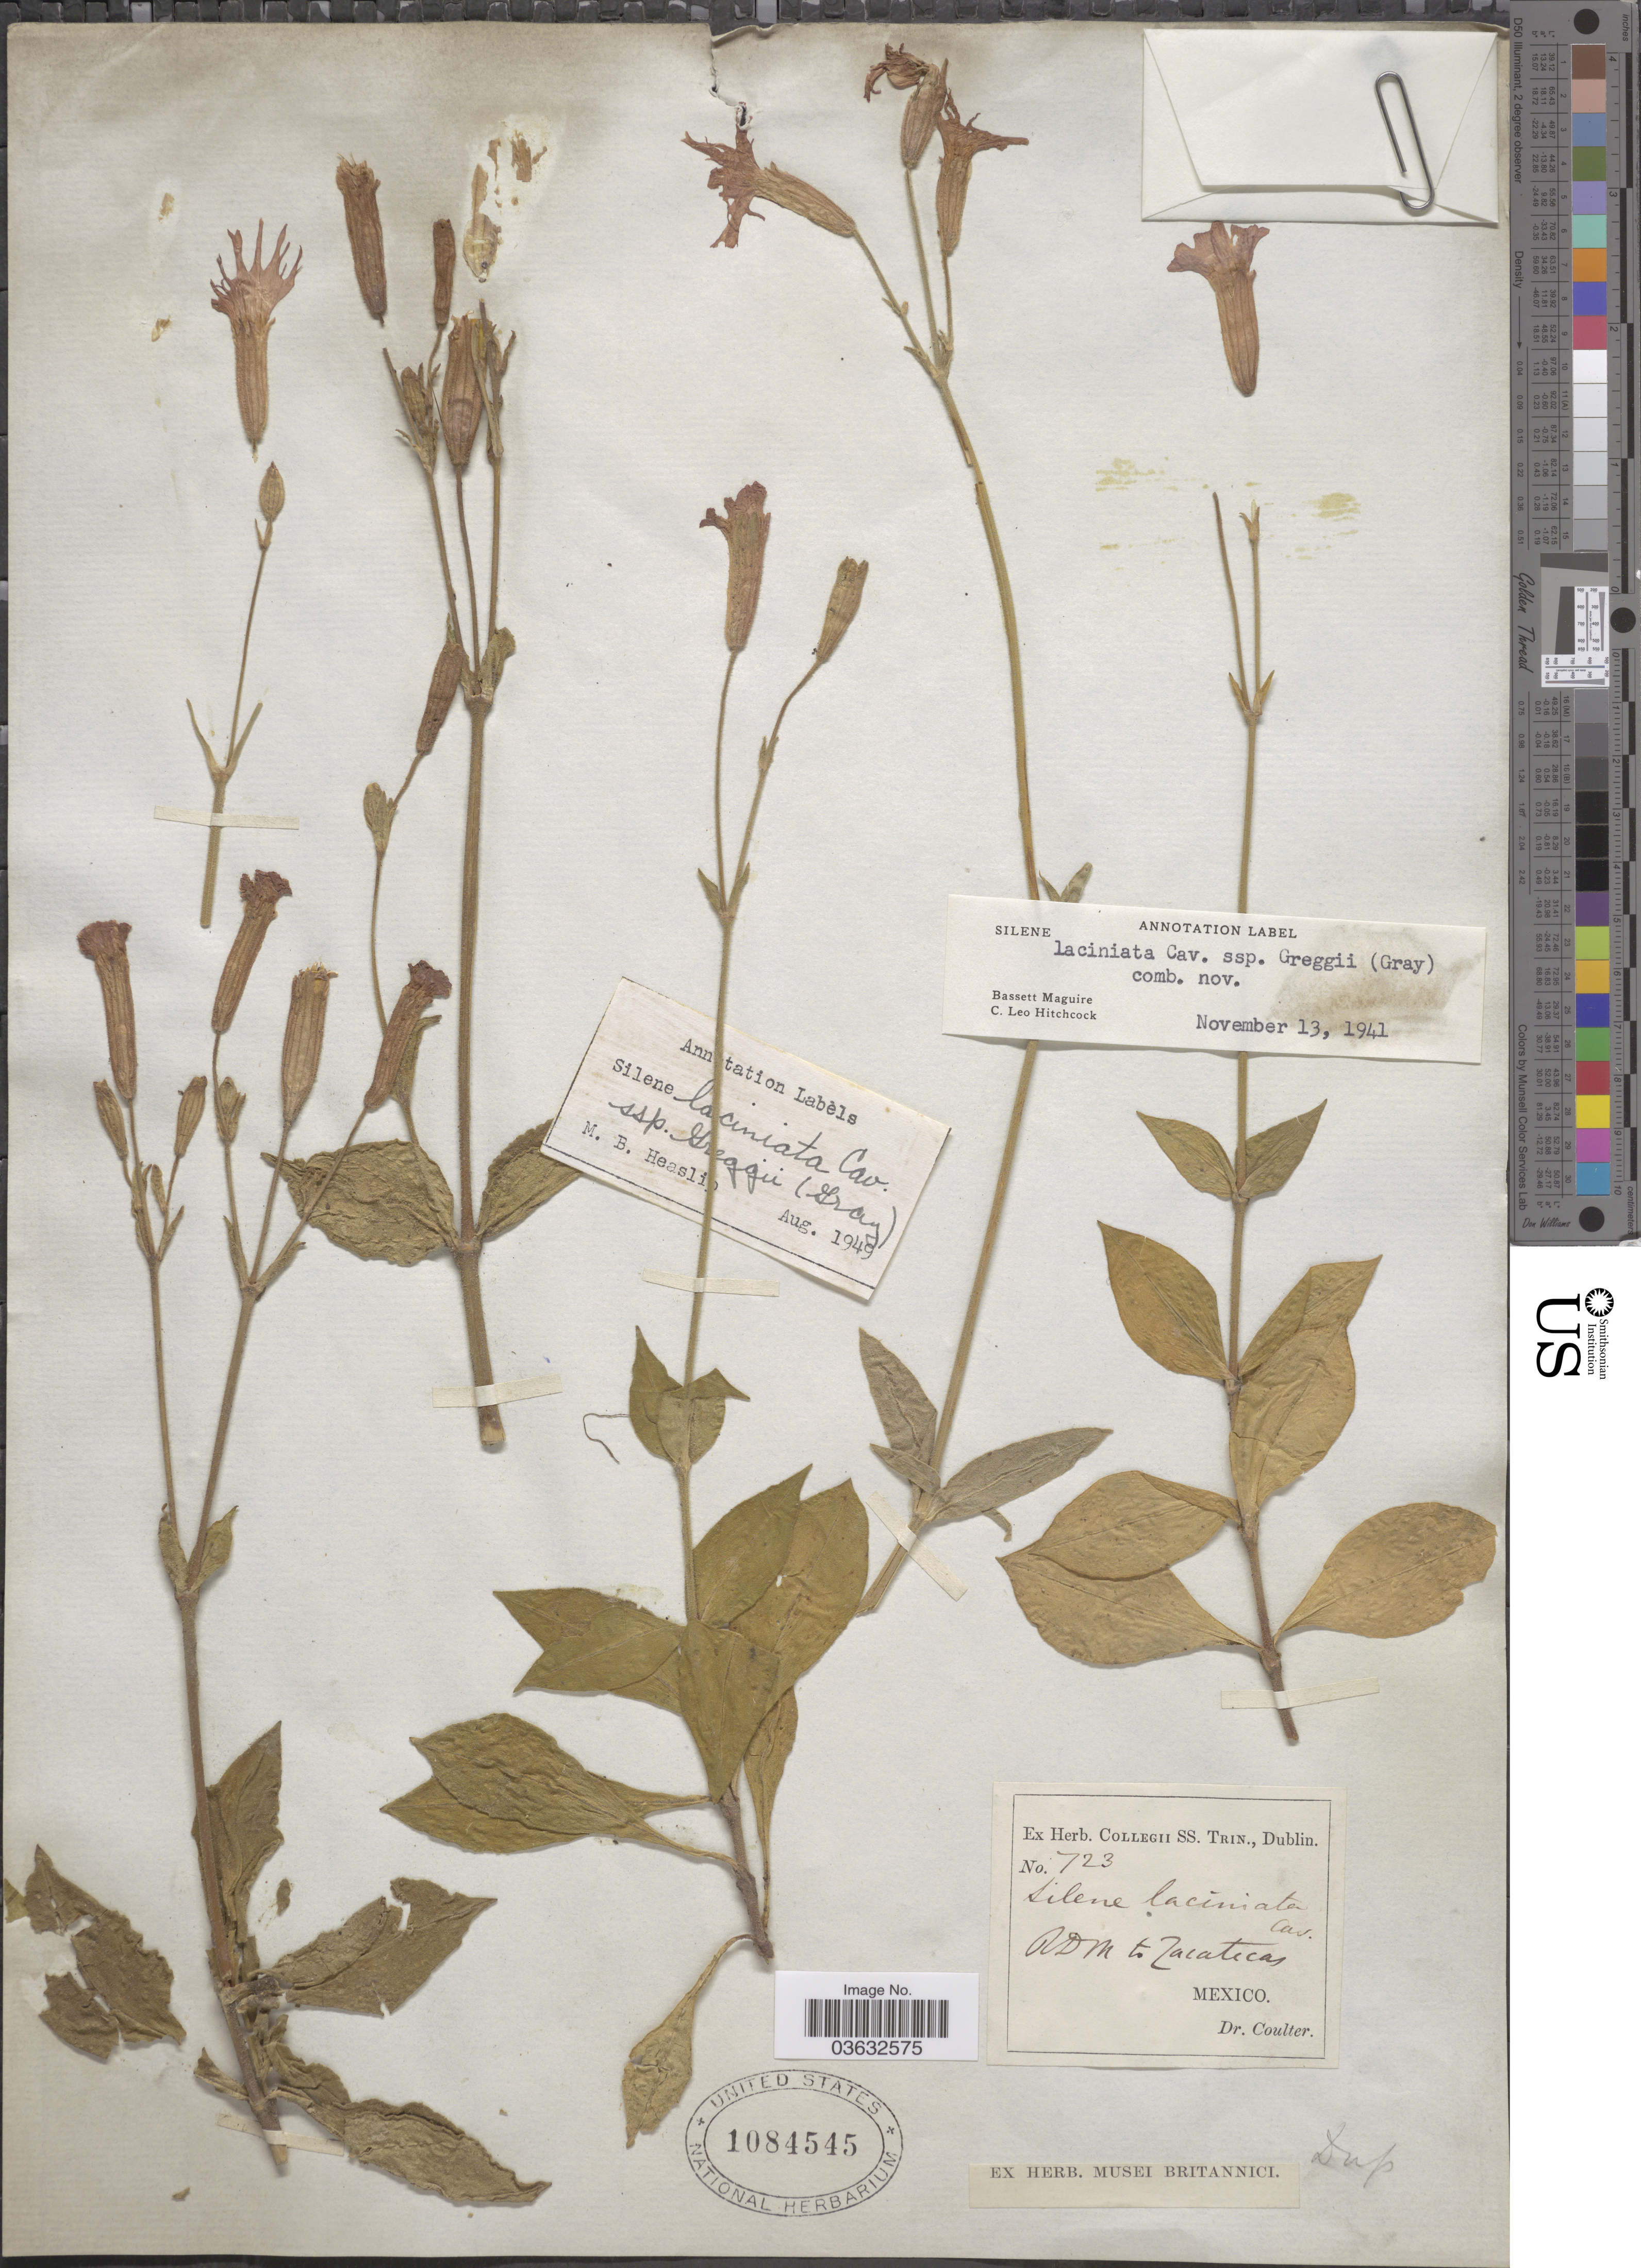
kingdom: Plantae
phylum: Tracheophyta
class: Magnoliopsida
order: Caryophyllales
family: Caryophyllaceae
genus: Silene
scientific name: Silene laciniata subsp. greggii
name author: (A. Gray) C.L. Hitchc. & Maguire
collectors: -- Coulter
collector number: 723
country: Mexico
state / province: Zacatecas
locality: ADM to Azatecas.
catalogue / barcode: US 1084545